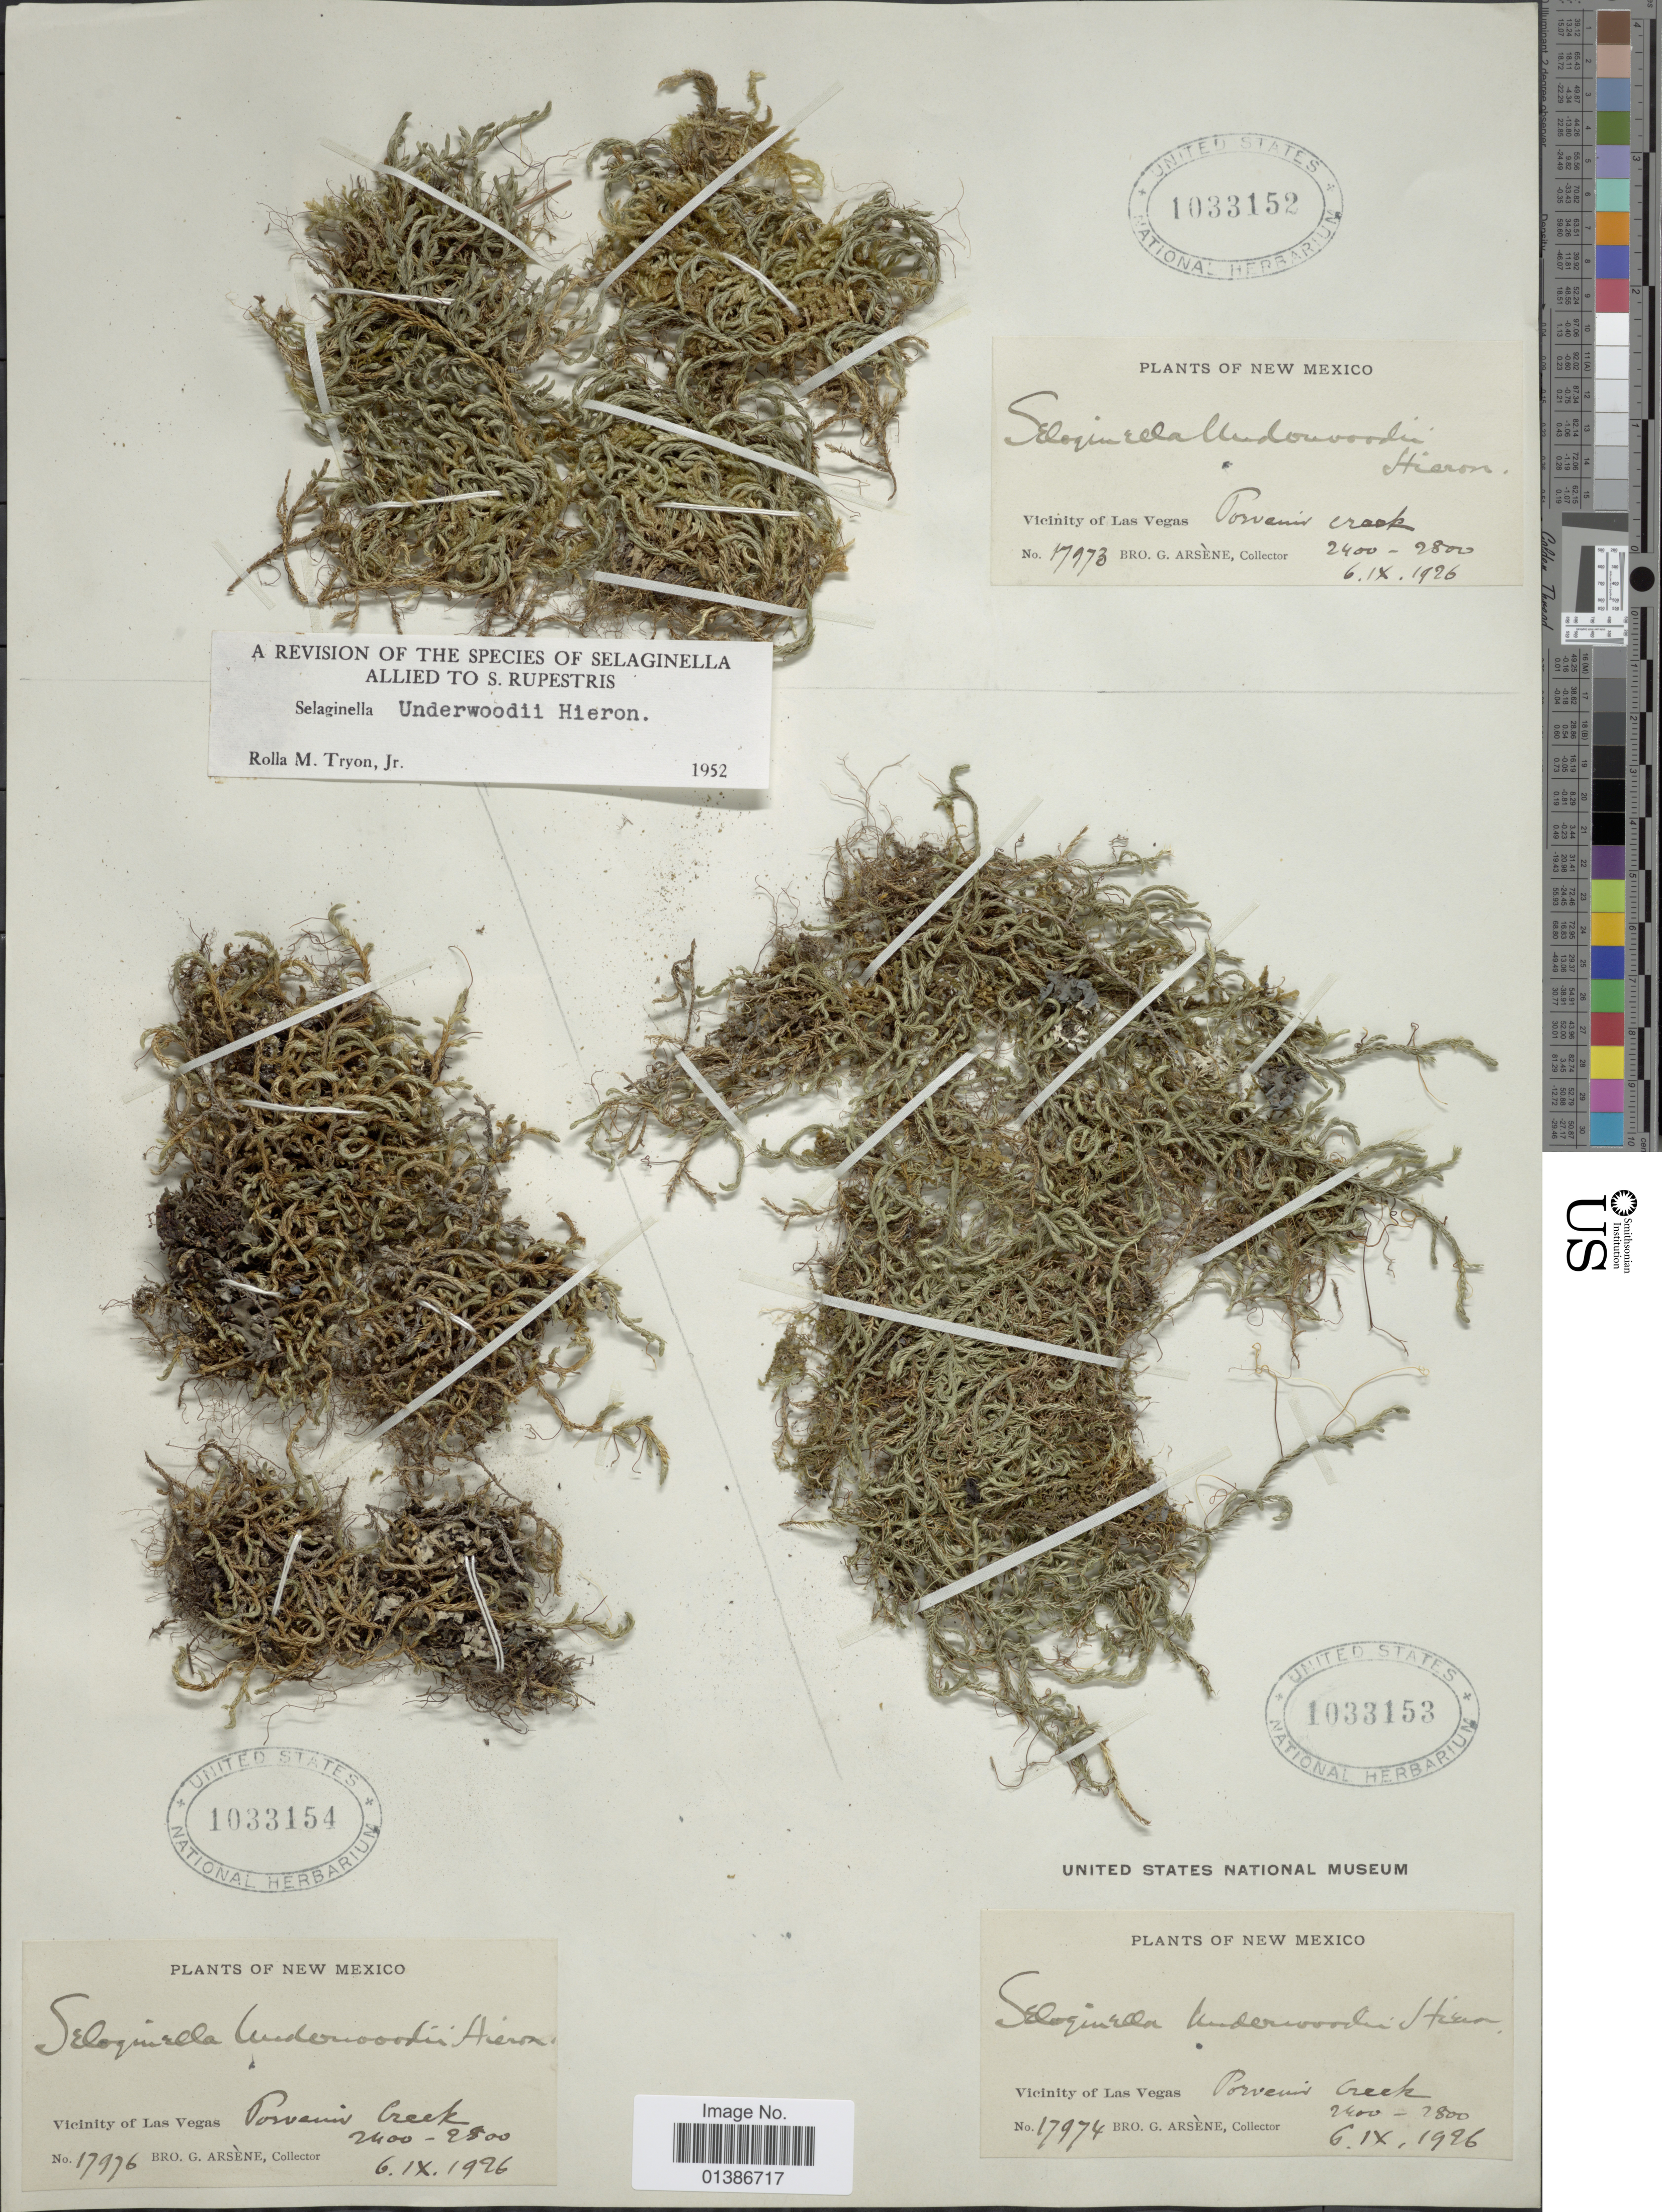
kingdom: Plantae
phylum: Tracheophyta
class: Lycopodiopsida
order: Selaginellales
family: Selaginellaceae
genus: Selaginella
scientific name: Selaginella underwoodii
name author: Hieron.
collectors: Bro. G. Arsène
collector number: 17976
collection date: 1926-09-06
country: United States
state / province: New Mexico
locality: Porvenir Creek, Vicinity of Las Vegas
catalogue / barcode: US 1033154-3